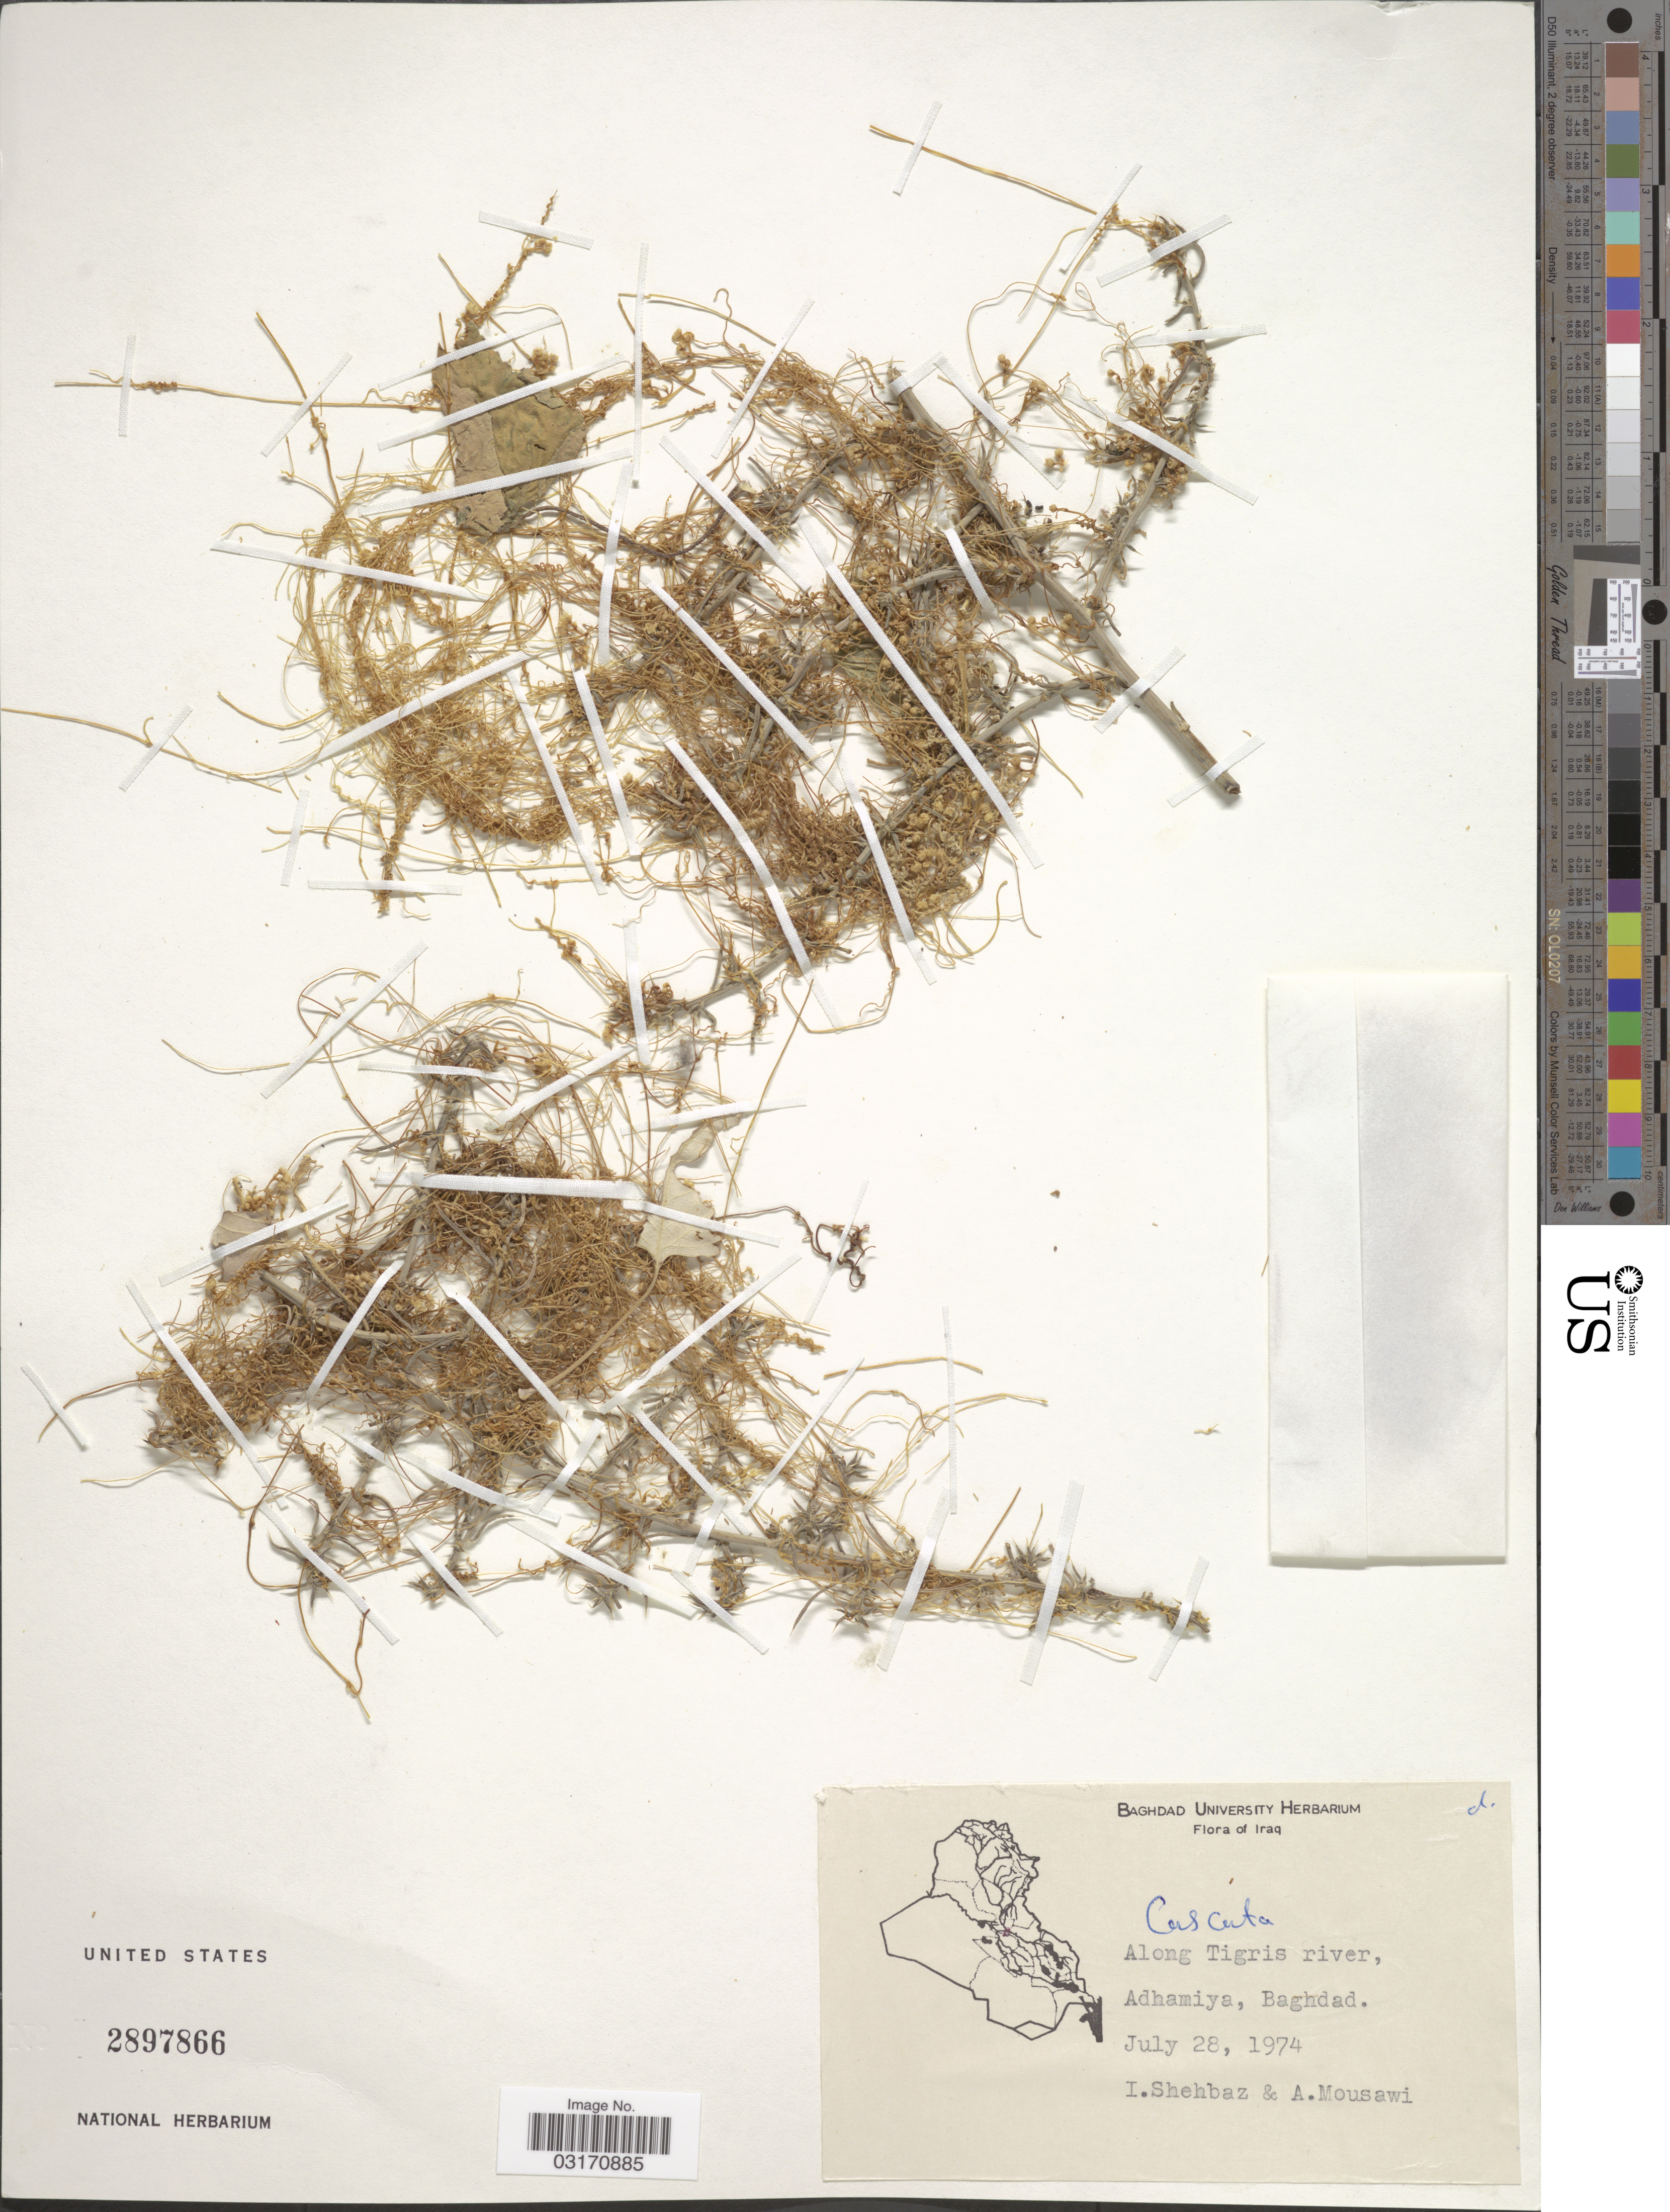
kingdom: Plantae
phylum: Tracheophyta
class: Magnoliopsida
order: Solanales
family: Convolvulaceae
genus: Cuscuta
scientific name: Cuscuta sp.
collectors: Shehbaz, I. & A. Mousawi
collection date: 1974-07-28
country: Iraq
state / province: Baghdad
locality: Along Tigris river, Adhamiya.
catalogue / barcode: US 2897866